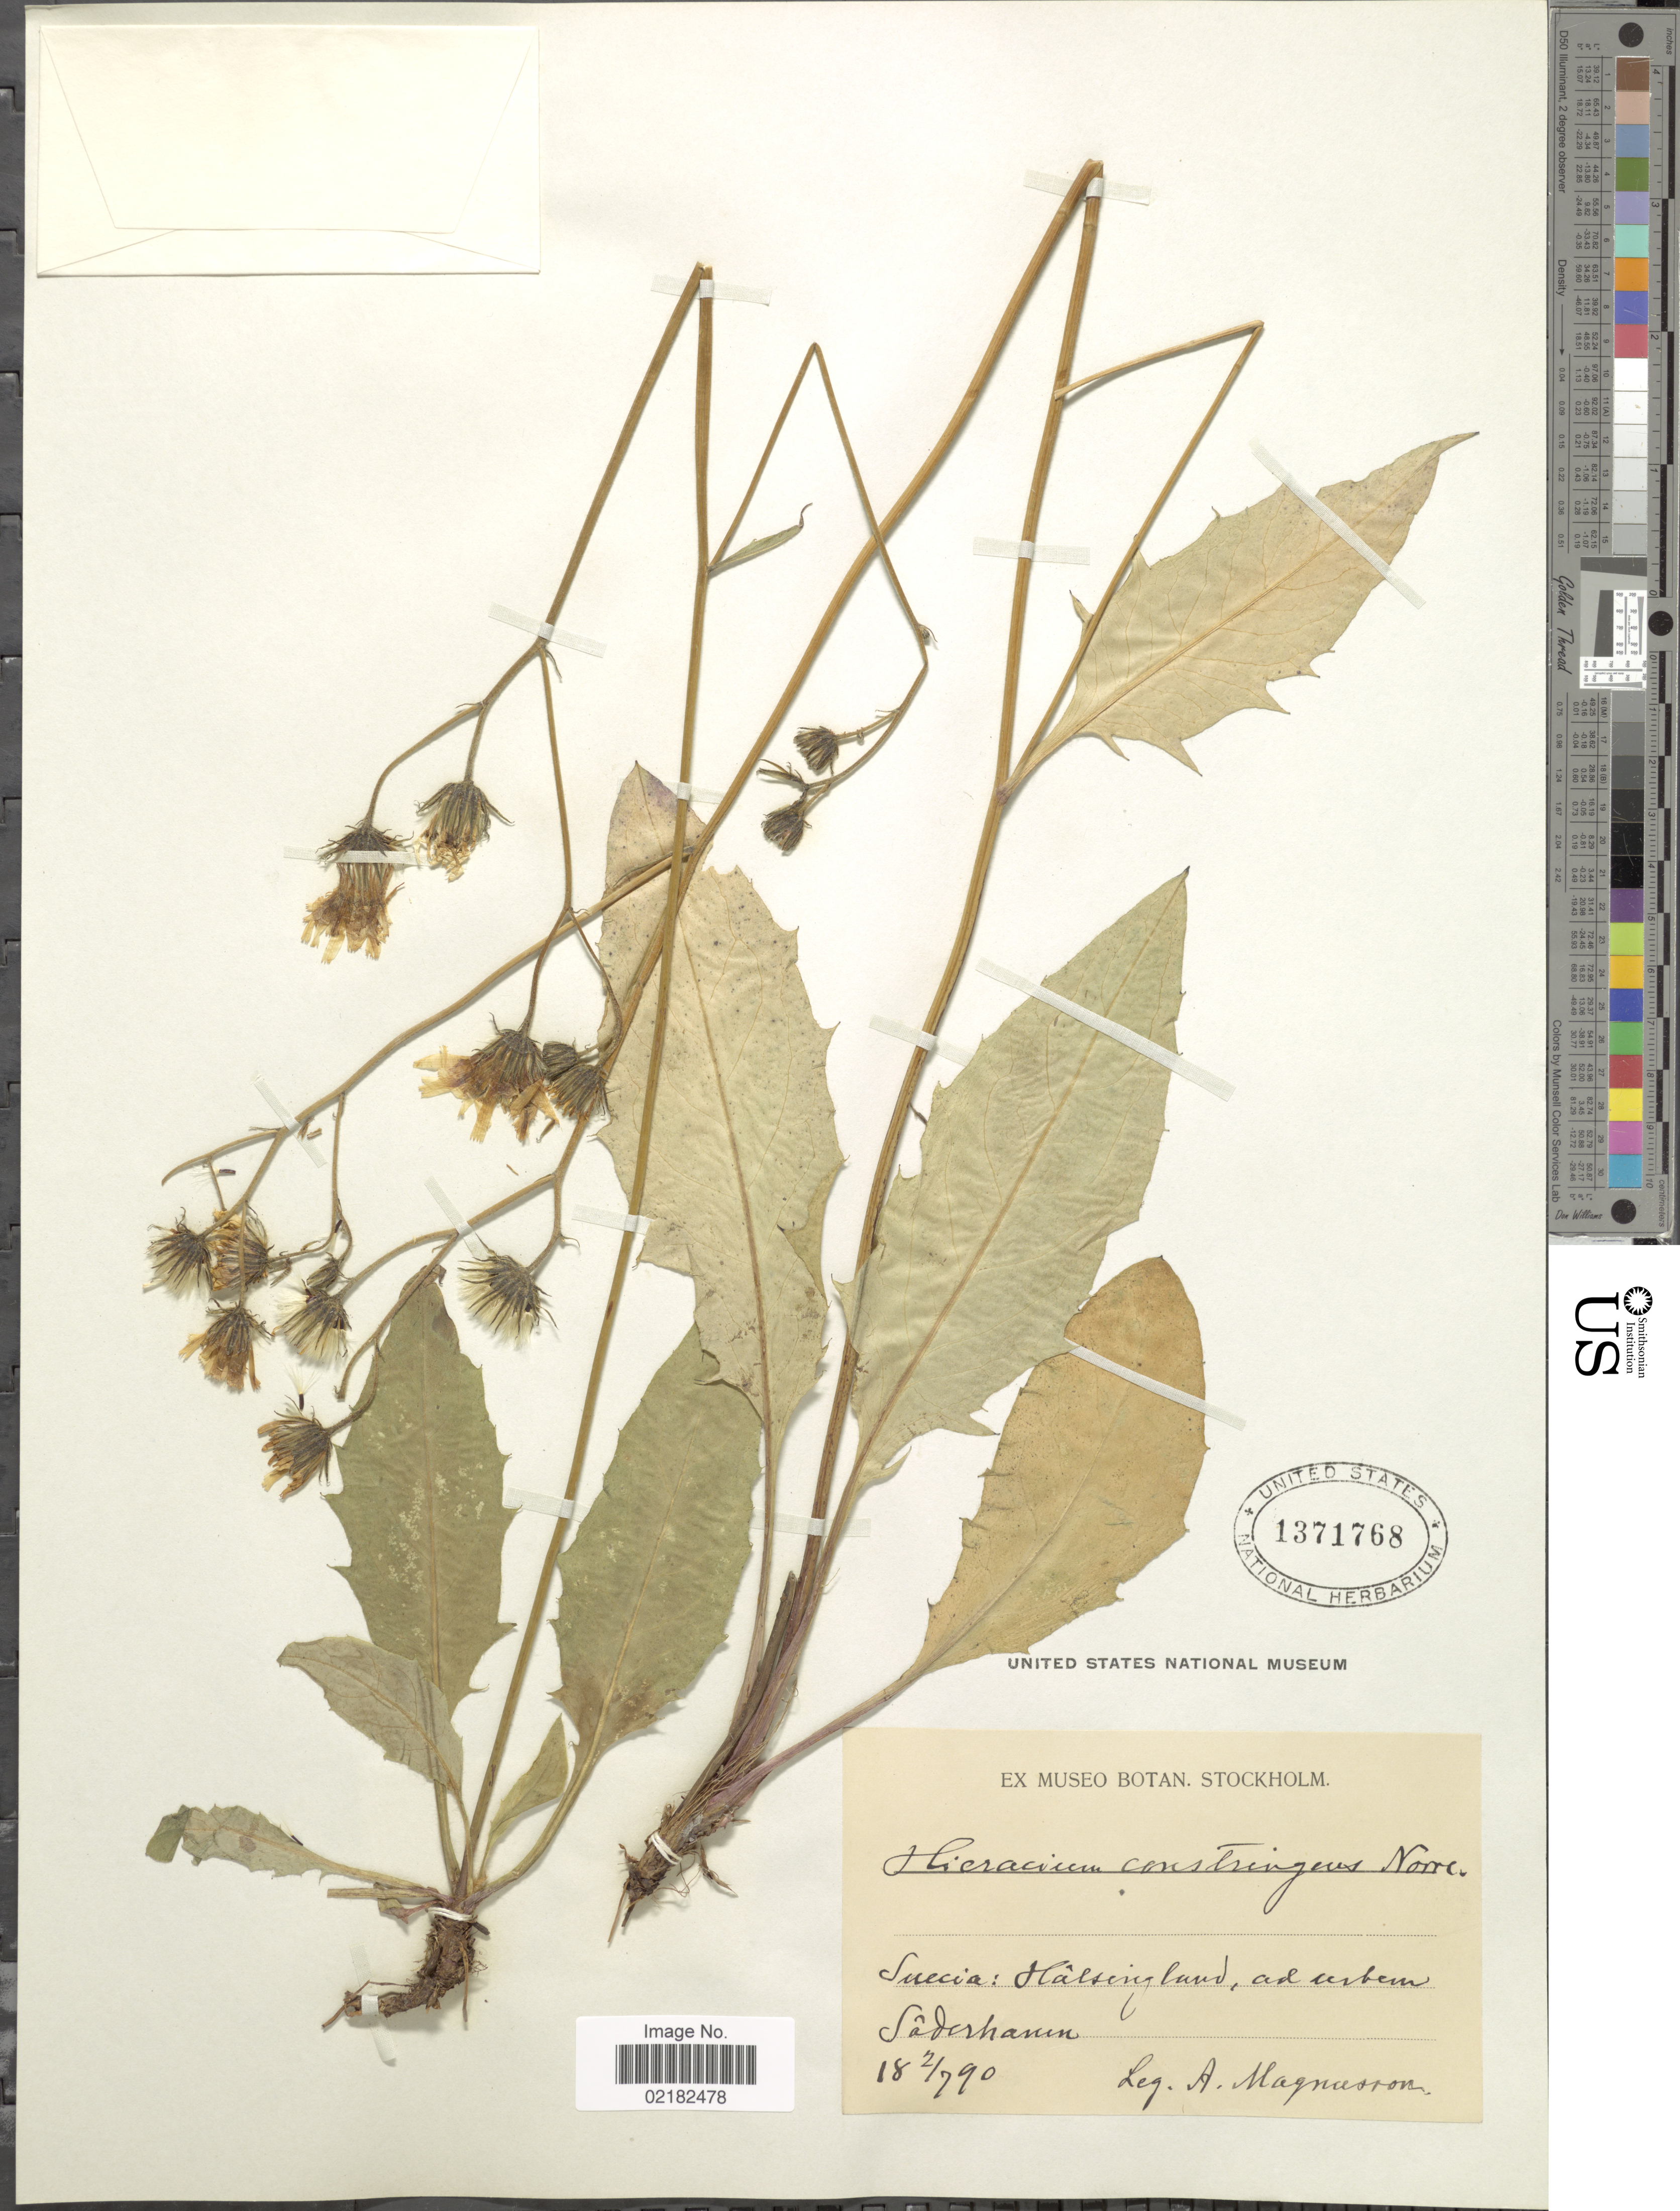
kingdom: Plantae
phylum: Tracheophyta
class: Magnoliopsida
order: Asterales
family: Asteraceae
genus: Hieracium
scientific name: Hieracium constringens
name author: Norrlin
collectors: A. Magnusson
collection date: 1890-07-02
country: Sweden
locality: Suecia, Halsingland, ad urbem Söderhamn.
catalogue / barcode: US 1371768